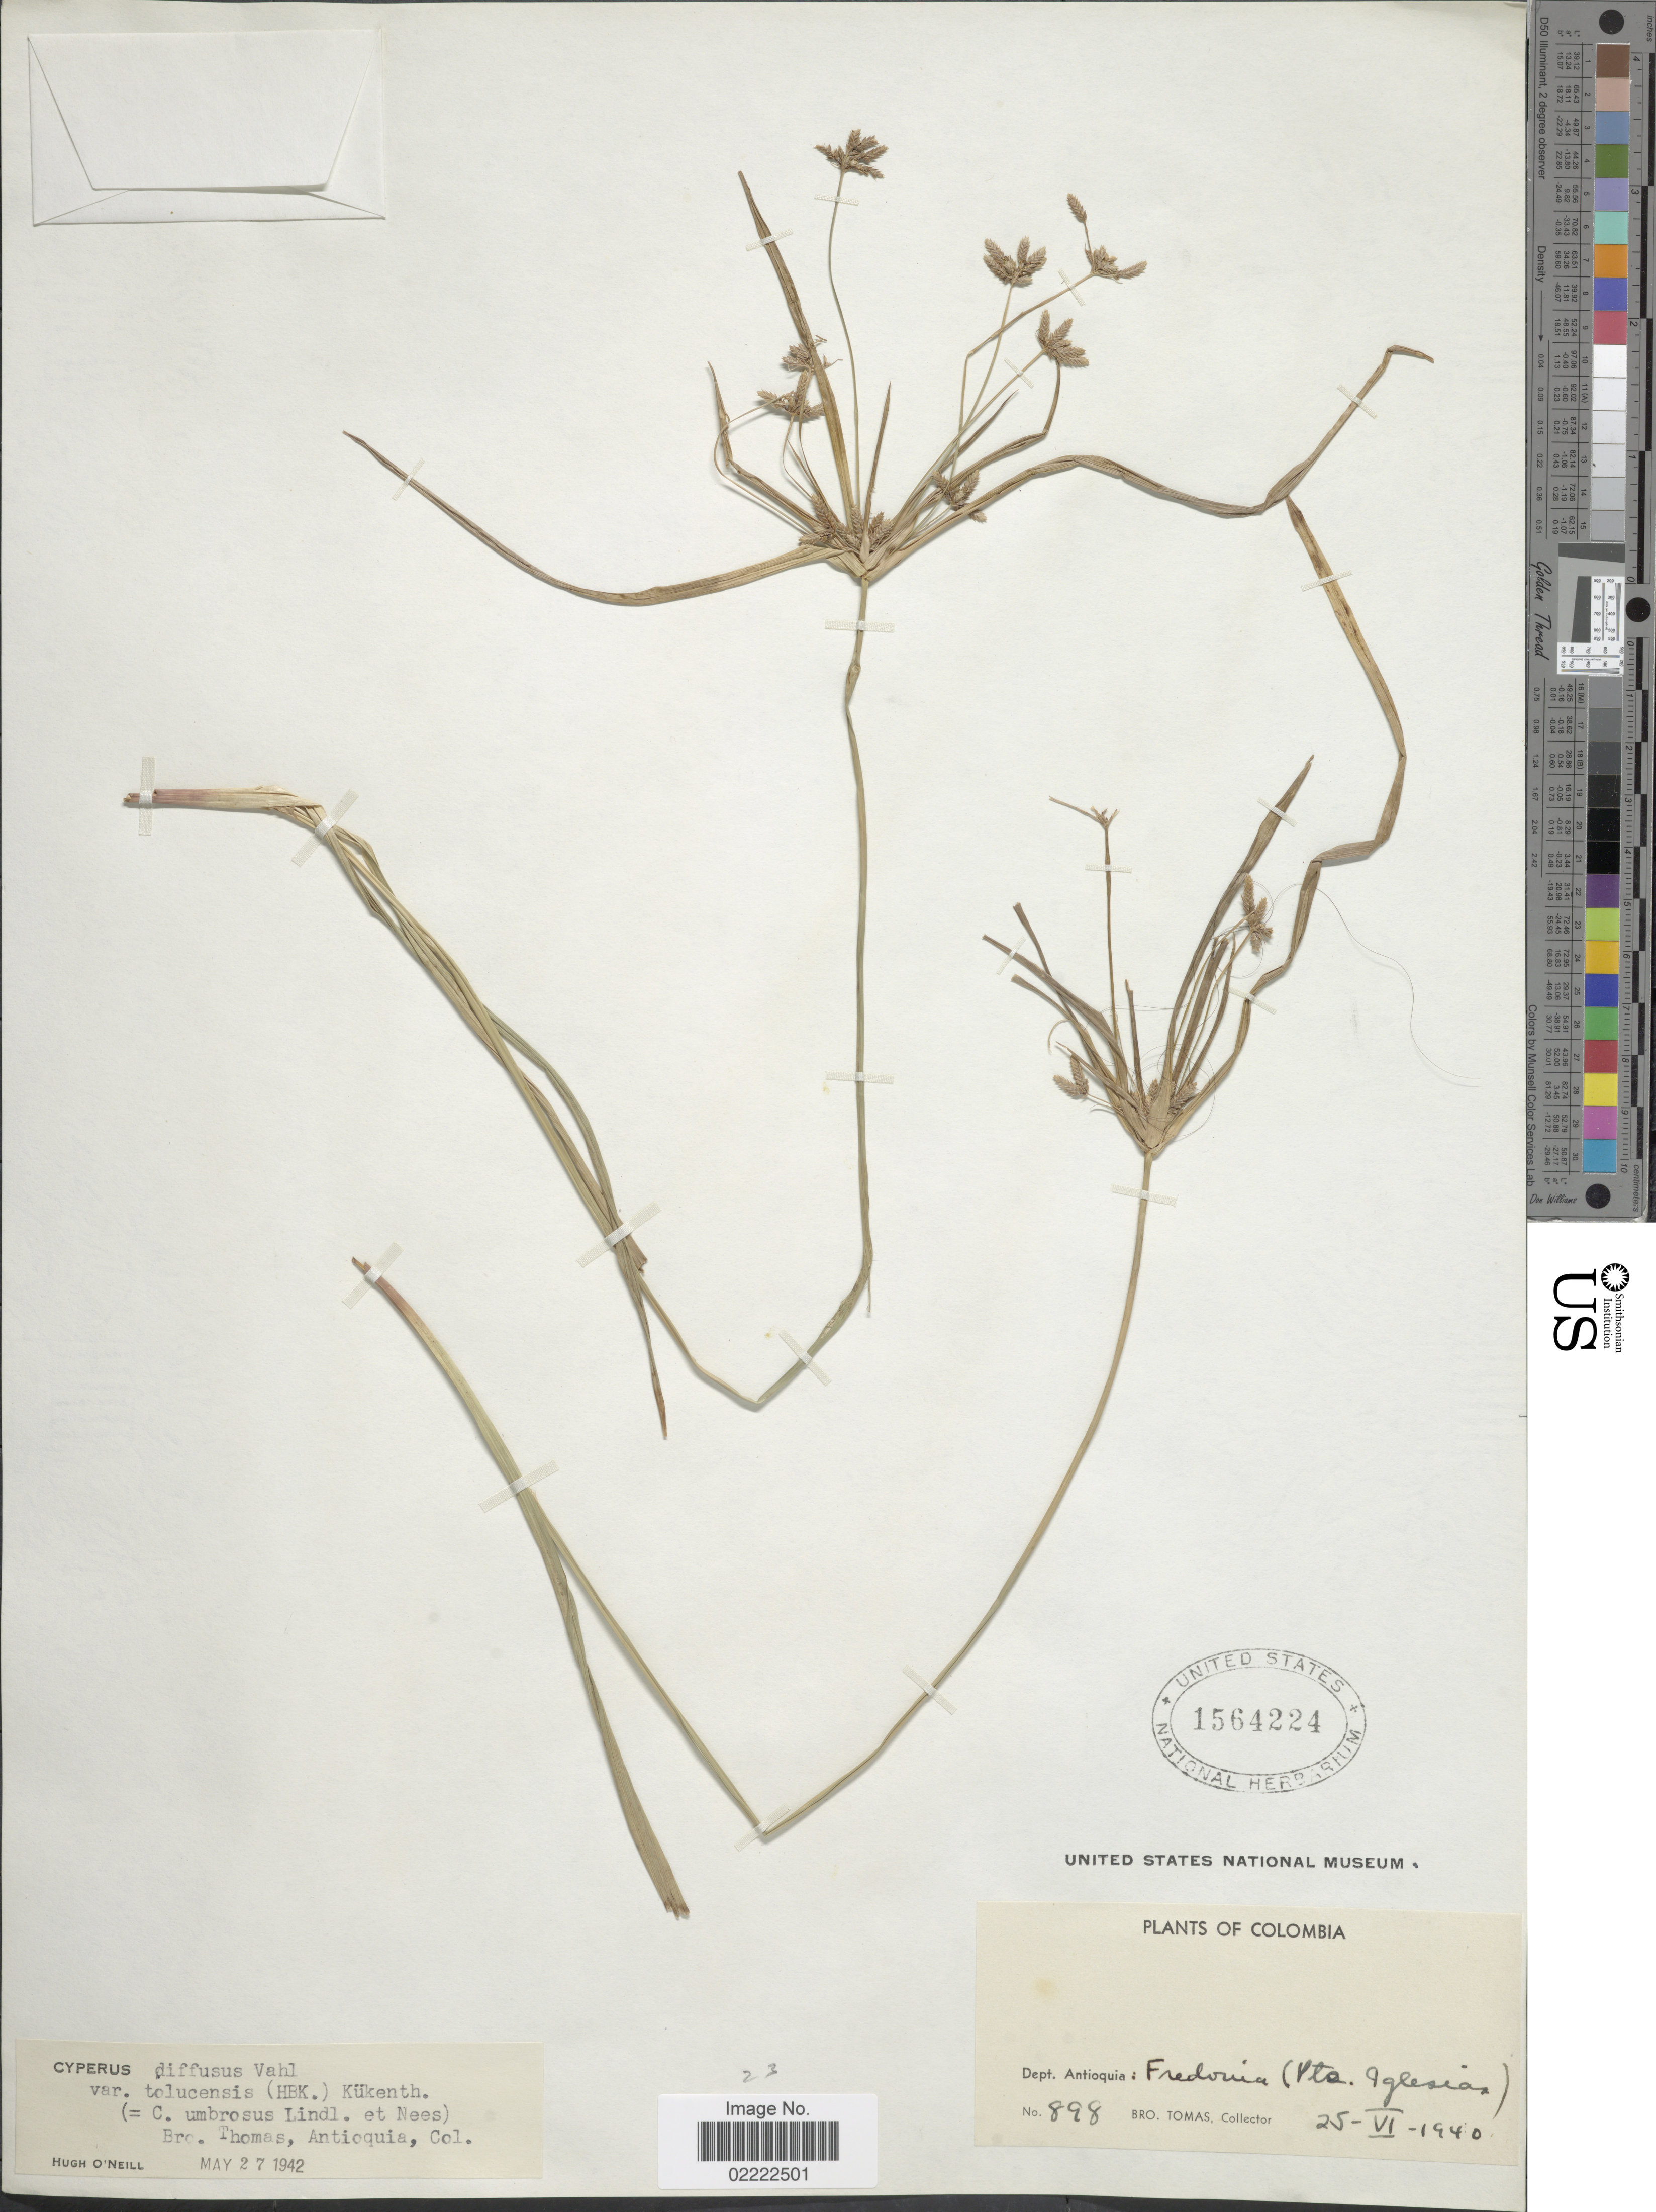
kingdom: Plantae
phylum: Tracheophyta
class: Liliopsida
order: Poales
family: Cyperaceae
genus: Cyperus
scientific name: Cyperus laxus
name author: Lam.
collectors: B. Tomas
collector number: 898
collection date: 1940-06-25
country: Colombia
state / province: Antioquia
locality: Fredonia (Pte. Iglesias)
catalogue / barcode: US 1564224